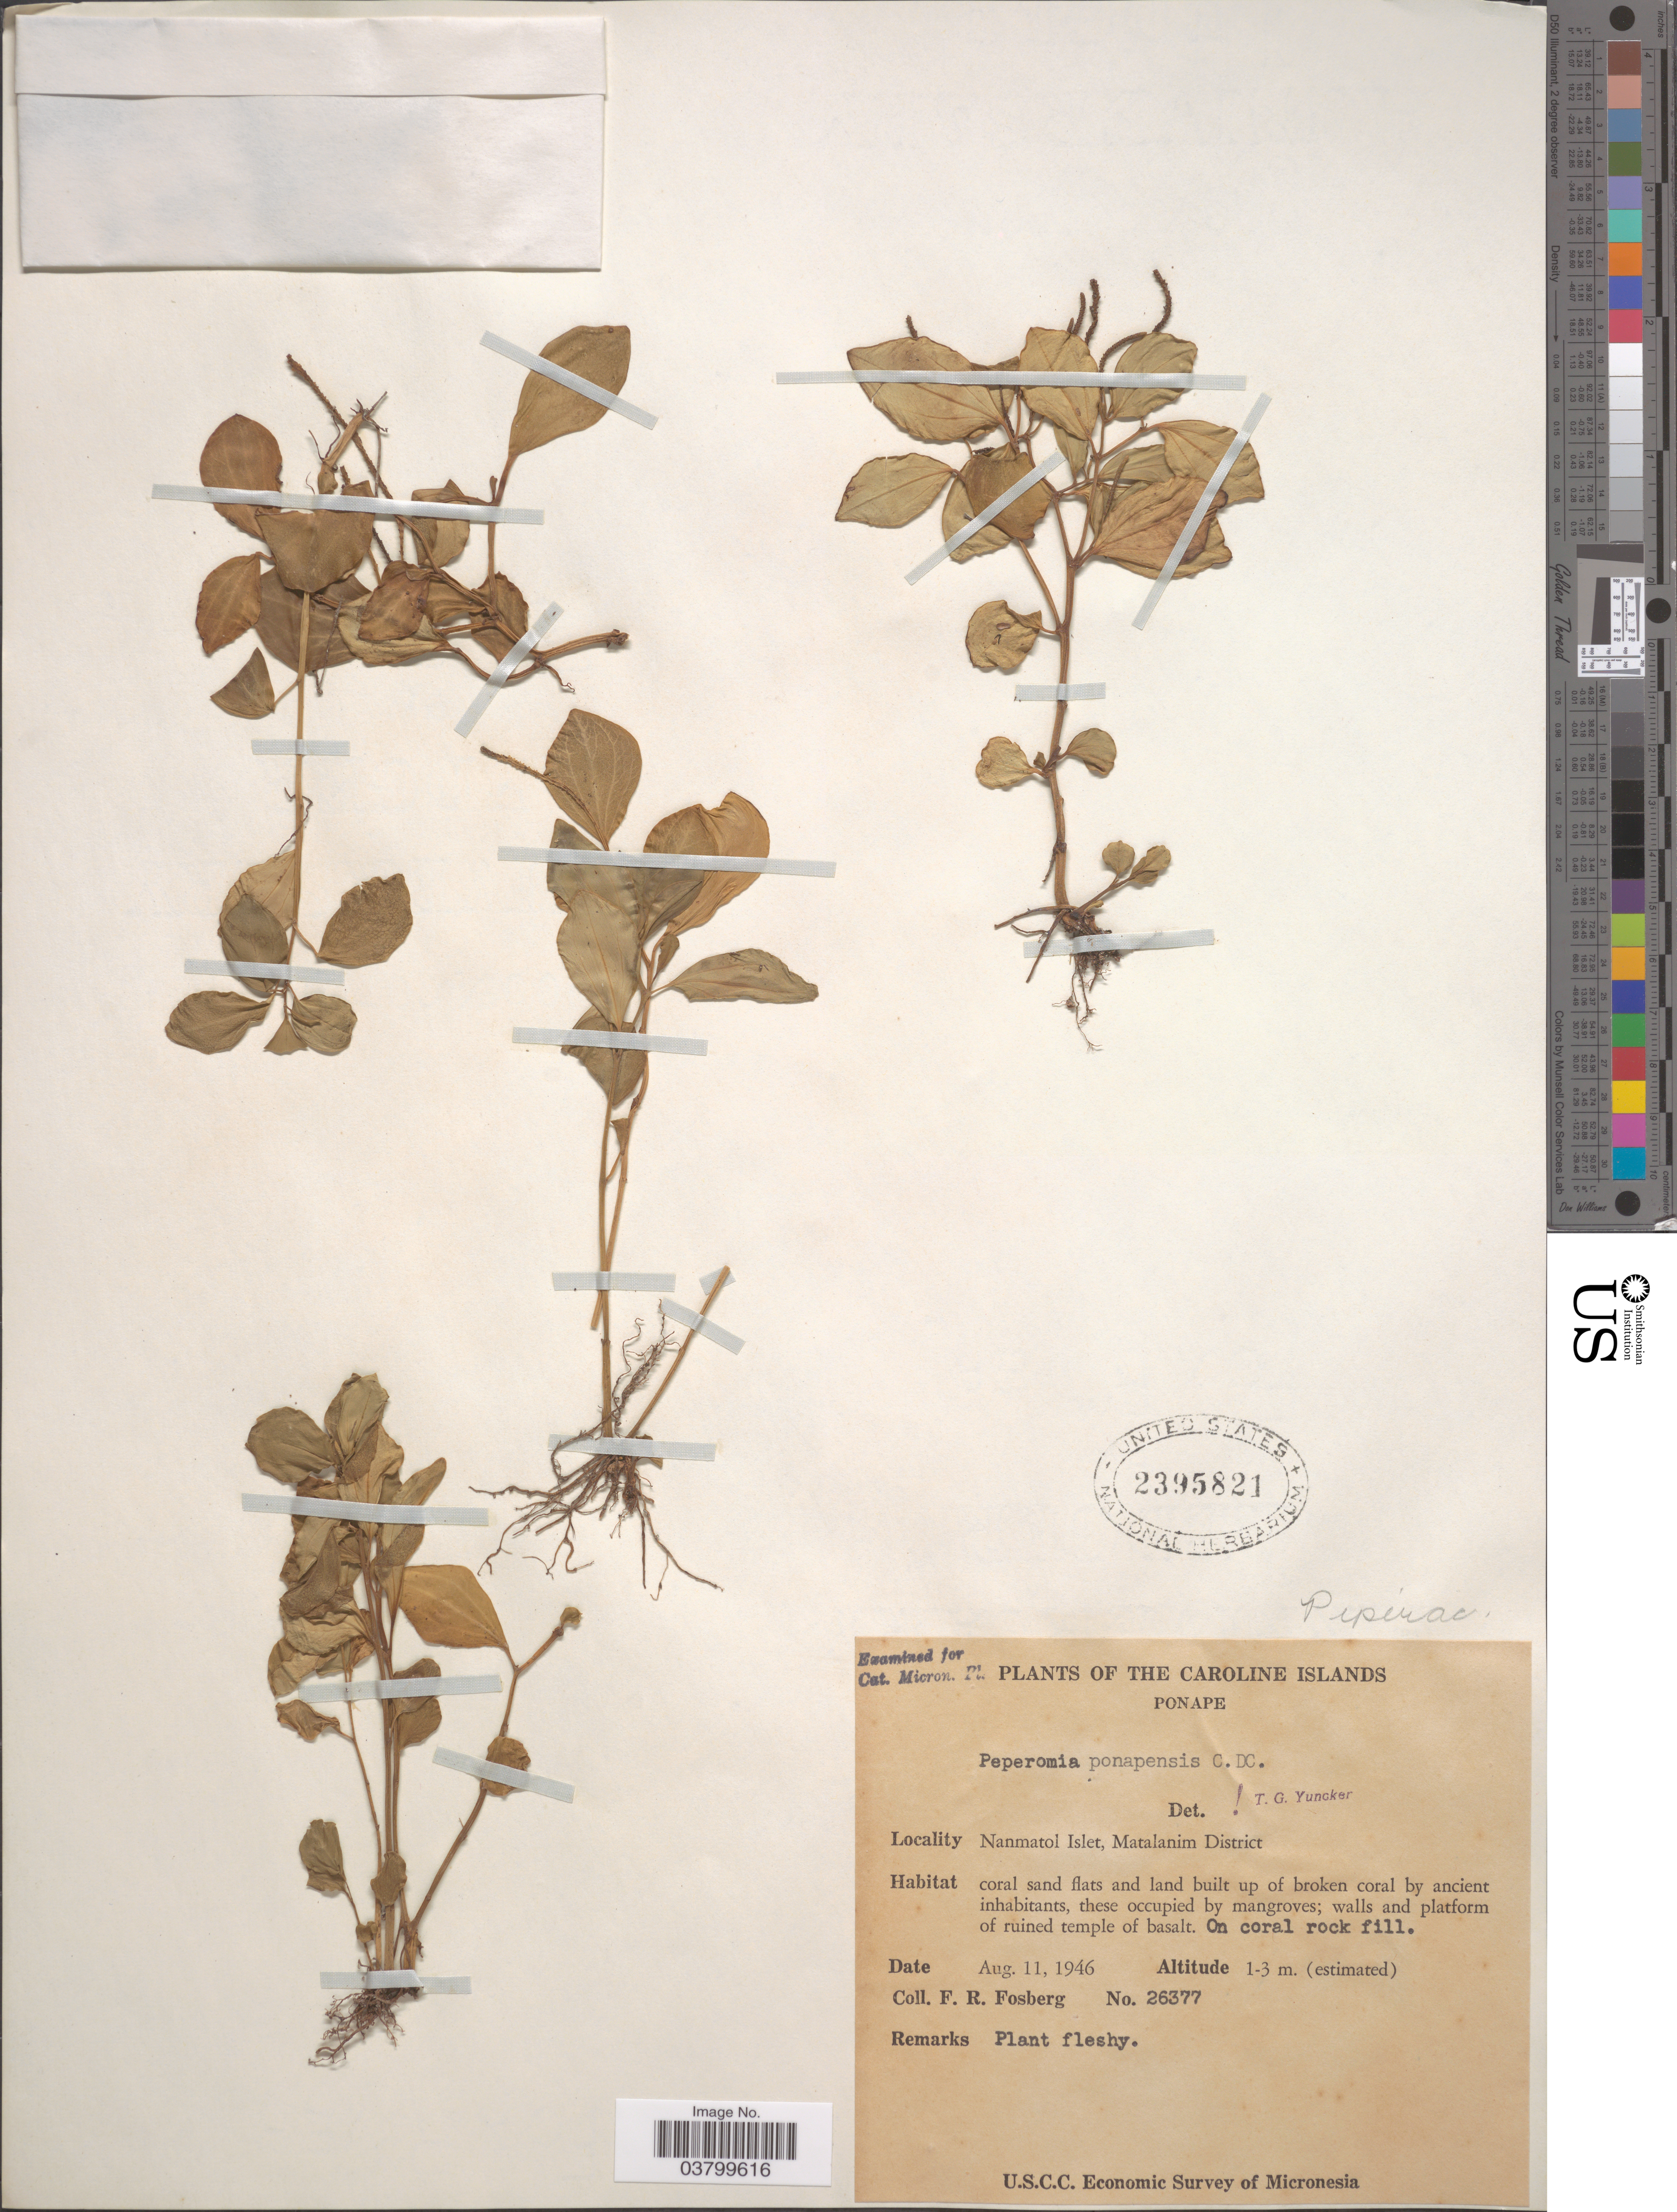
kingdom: Plantae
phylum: Tracheophyta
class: Magnoliopsida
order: Piperales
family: Piperaceae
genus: Peperomia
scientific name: Peperomia ponapensis var. ponapensis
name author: C. DC.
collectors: F. R. Fosberg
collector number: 26377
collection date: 1946-08-11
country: Micronesia, Federated States of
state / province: Pohnpei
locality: The Caroline Islands. Ponape. Nanmatol Islet, Matalanim District.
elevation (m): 1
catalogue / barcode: US 2395821